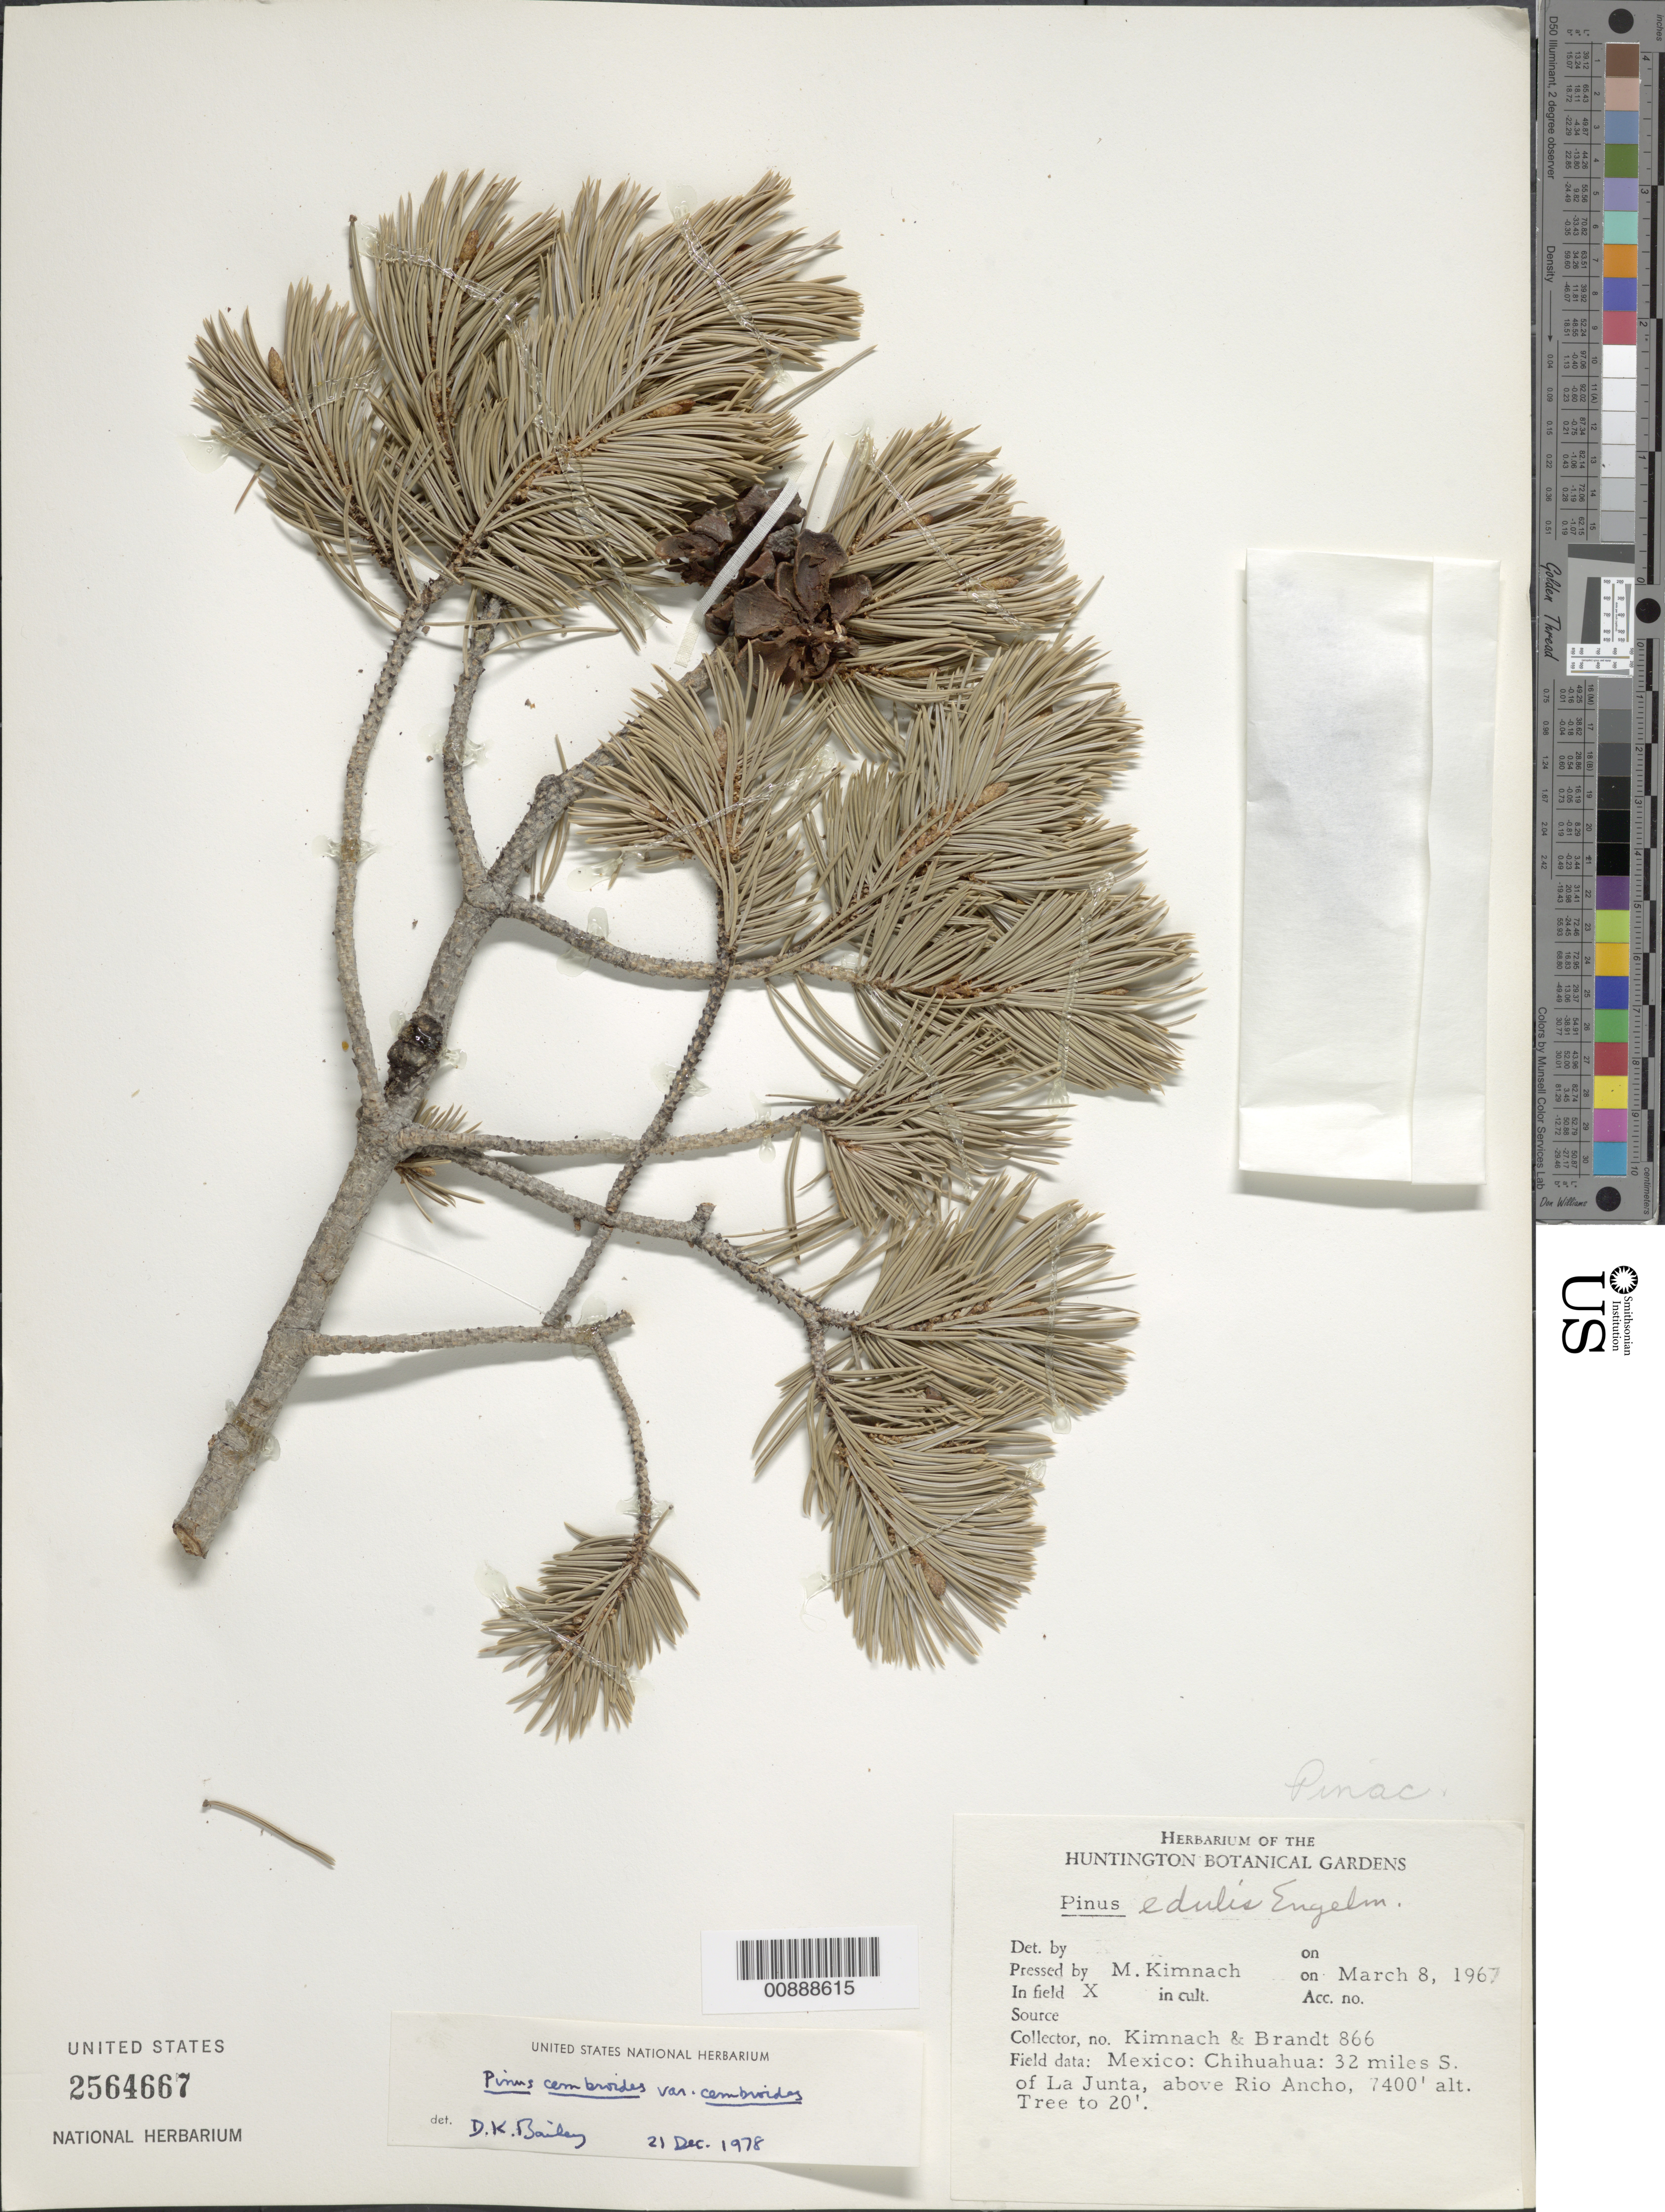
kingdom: Plantae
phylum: Tracheophyta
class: Pinopsida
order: Pinales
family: Pinaceae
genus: Pinus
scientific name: Pinus cembroides subsp. cembroides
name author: Zucc.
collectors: M. W. Kimnach & -. Brandt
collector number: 866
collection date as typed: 08 Mar 1967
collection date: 1967-03-08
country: Mexico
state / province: Chihuahua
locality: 32 miles S of La Junta, above Río Ancho, Chihuahua.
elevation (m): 2256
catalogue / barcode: US 2564667